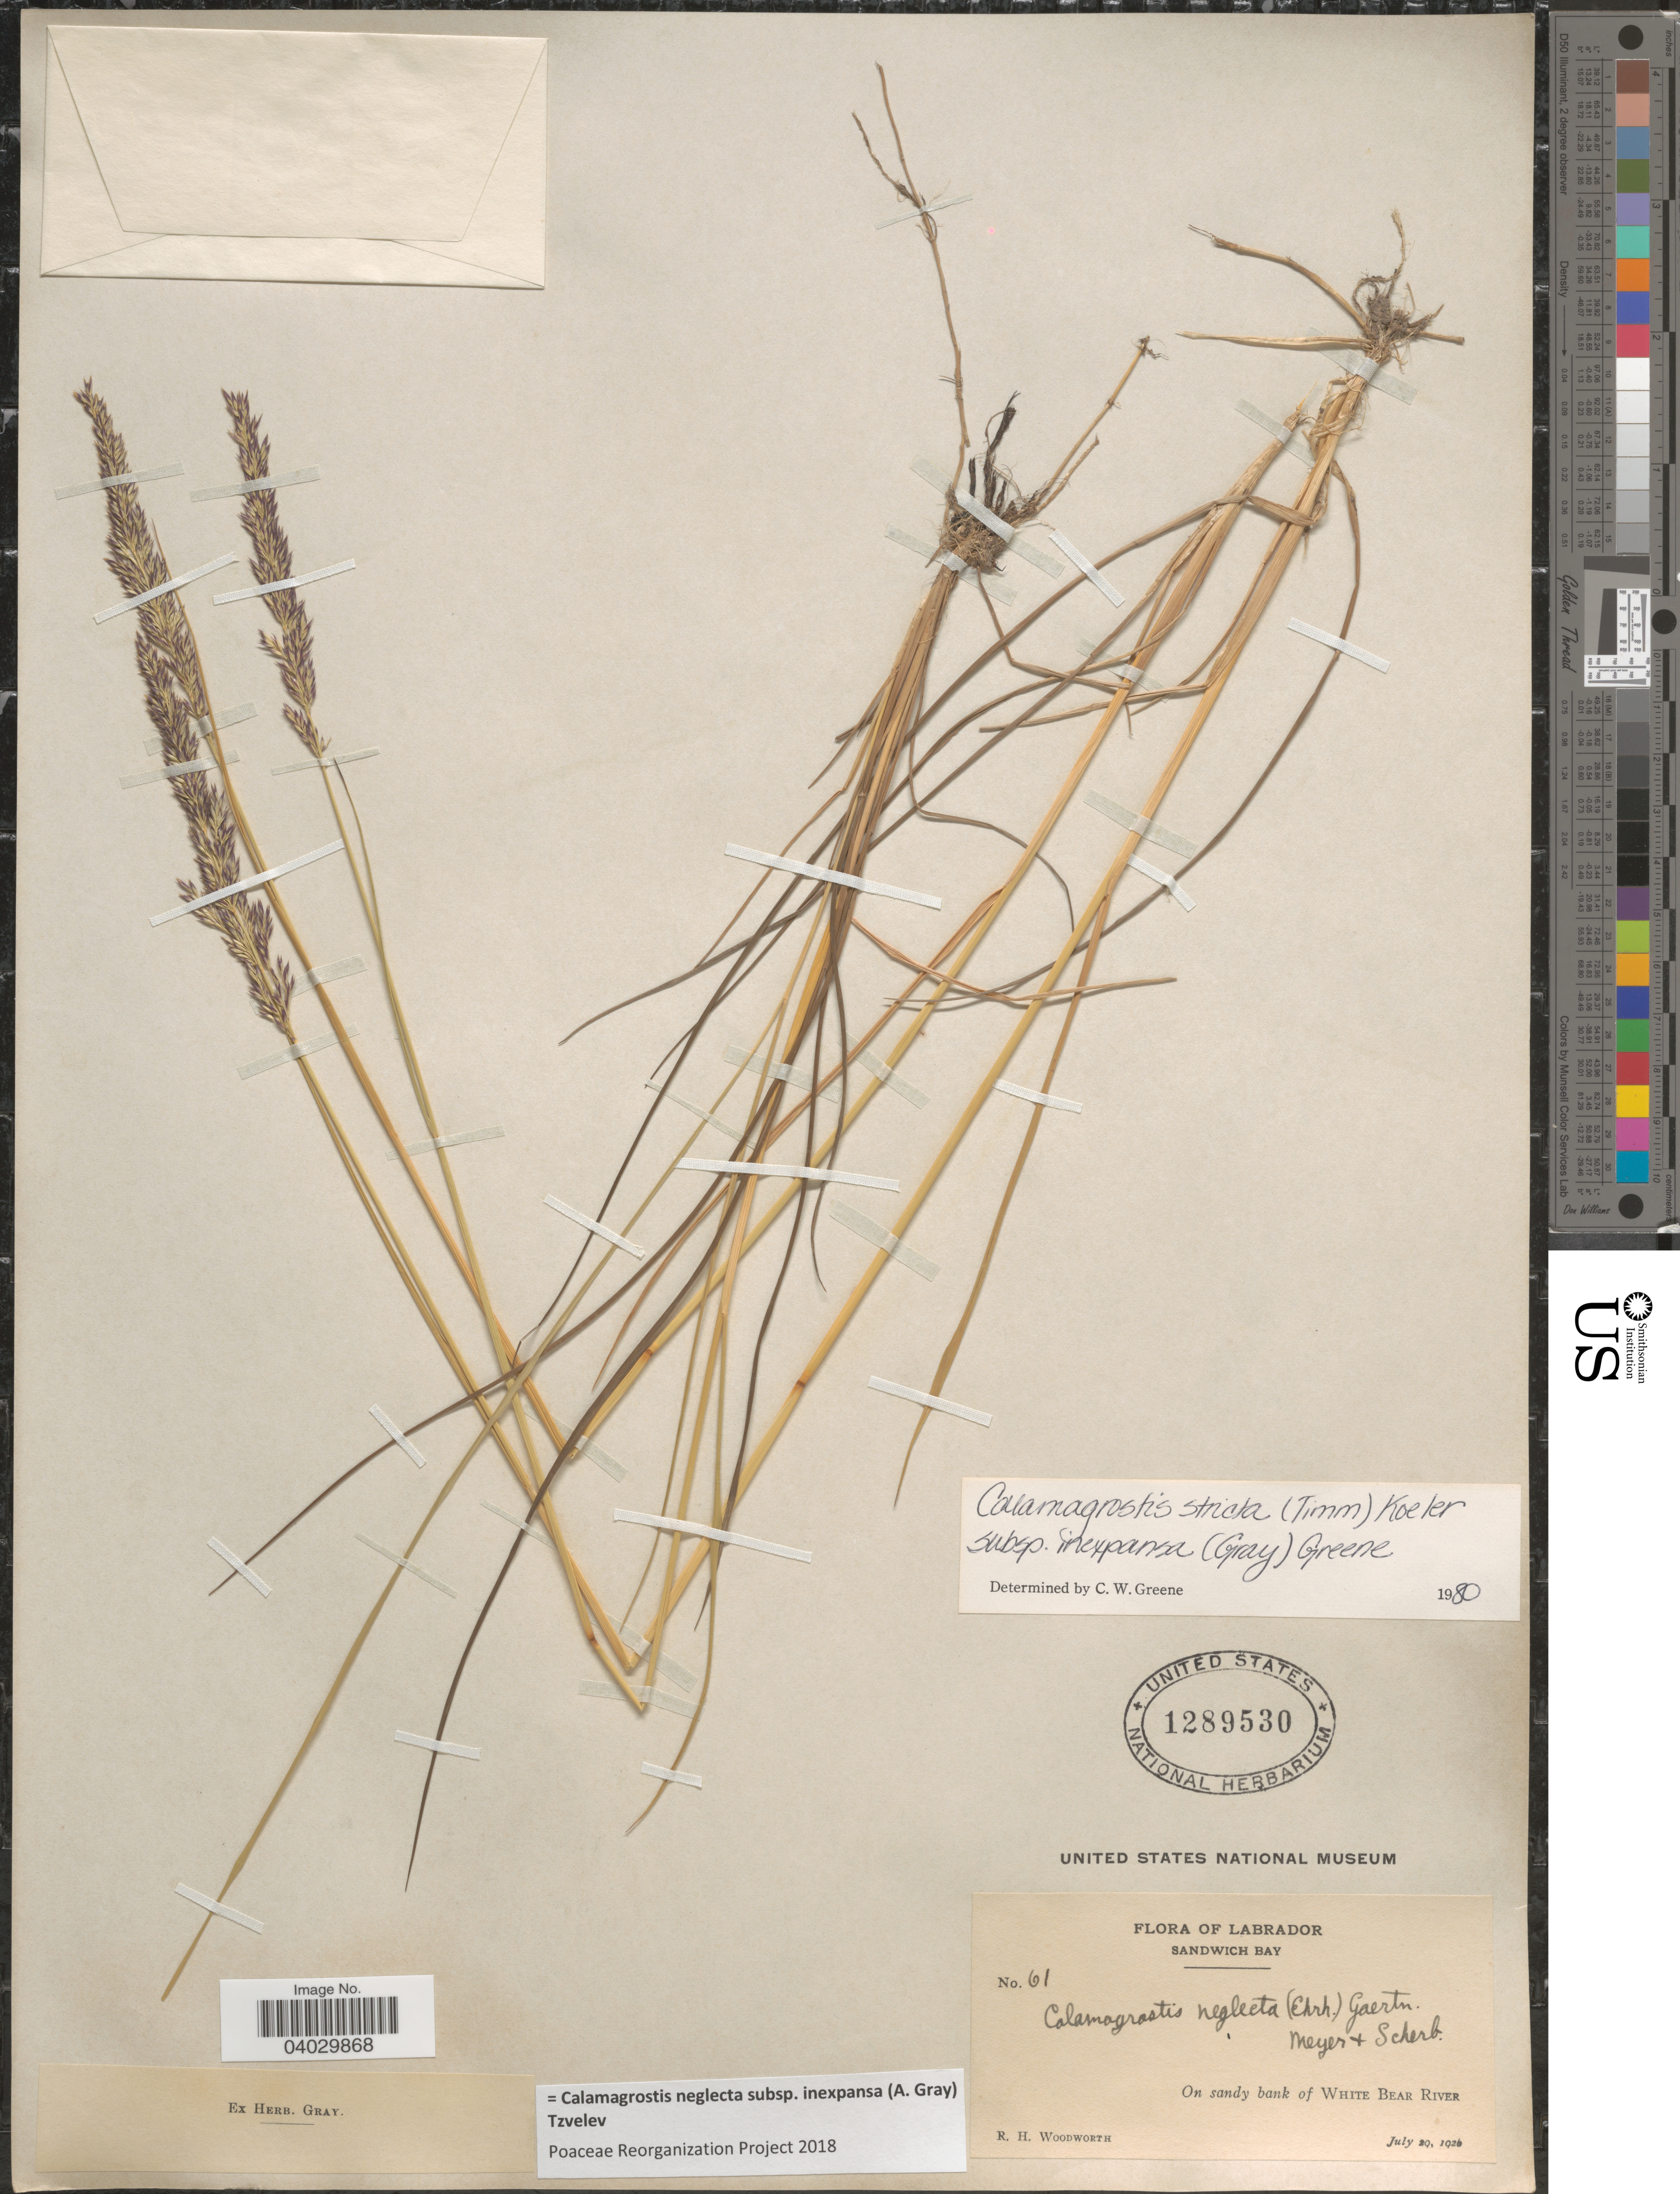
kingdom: Plantae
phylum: Tracheophyta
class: Liliopsida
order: Poales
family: Poaceae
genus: Calamagrostis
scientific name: Calamagrostis neglecta subsp. inexpansa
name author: (A. Gray) Tzvelev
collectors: R. Woodworth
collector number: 61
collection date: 1926-07-20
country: Canada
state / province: Newfoundland and Labrador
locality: Labrador. Sandwich Bay. On sandy bank of White Bear River.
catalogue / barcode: US 1289530